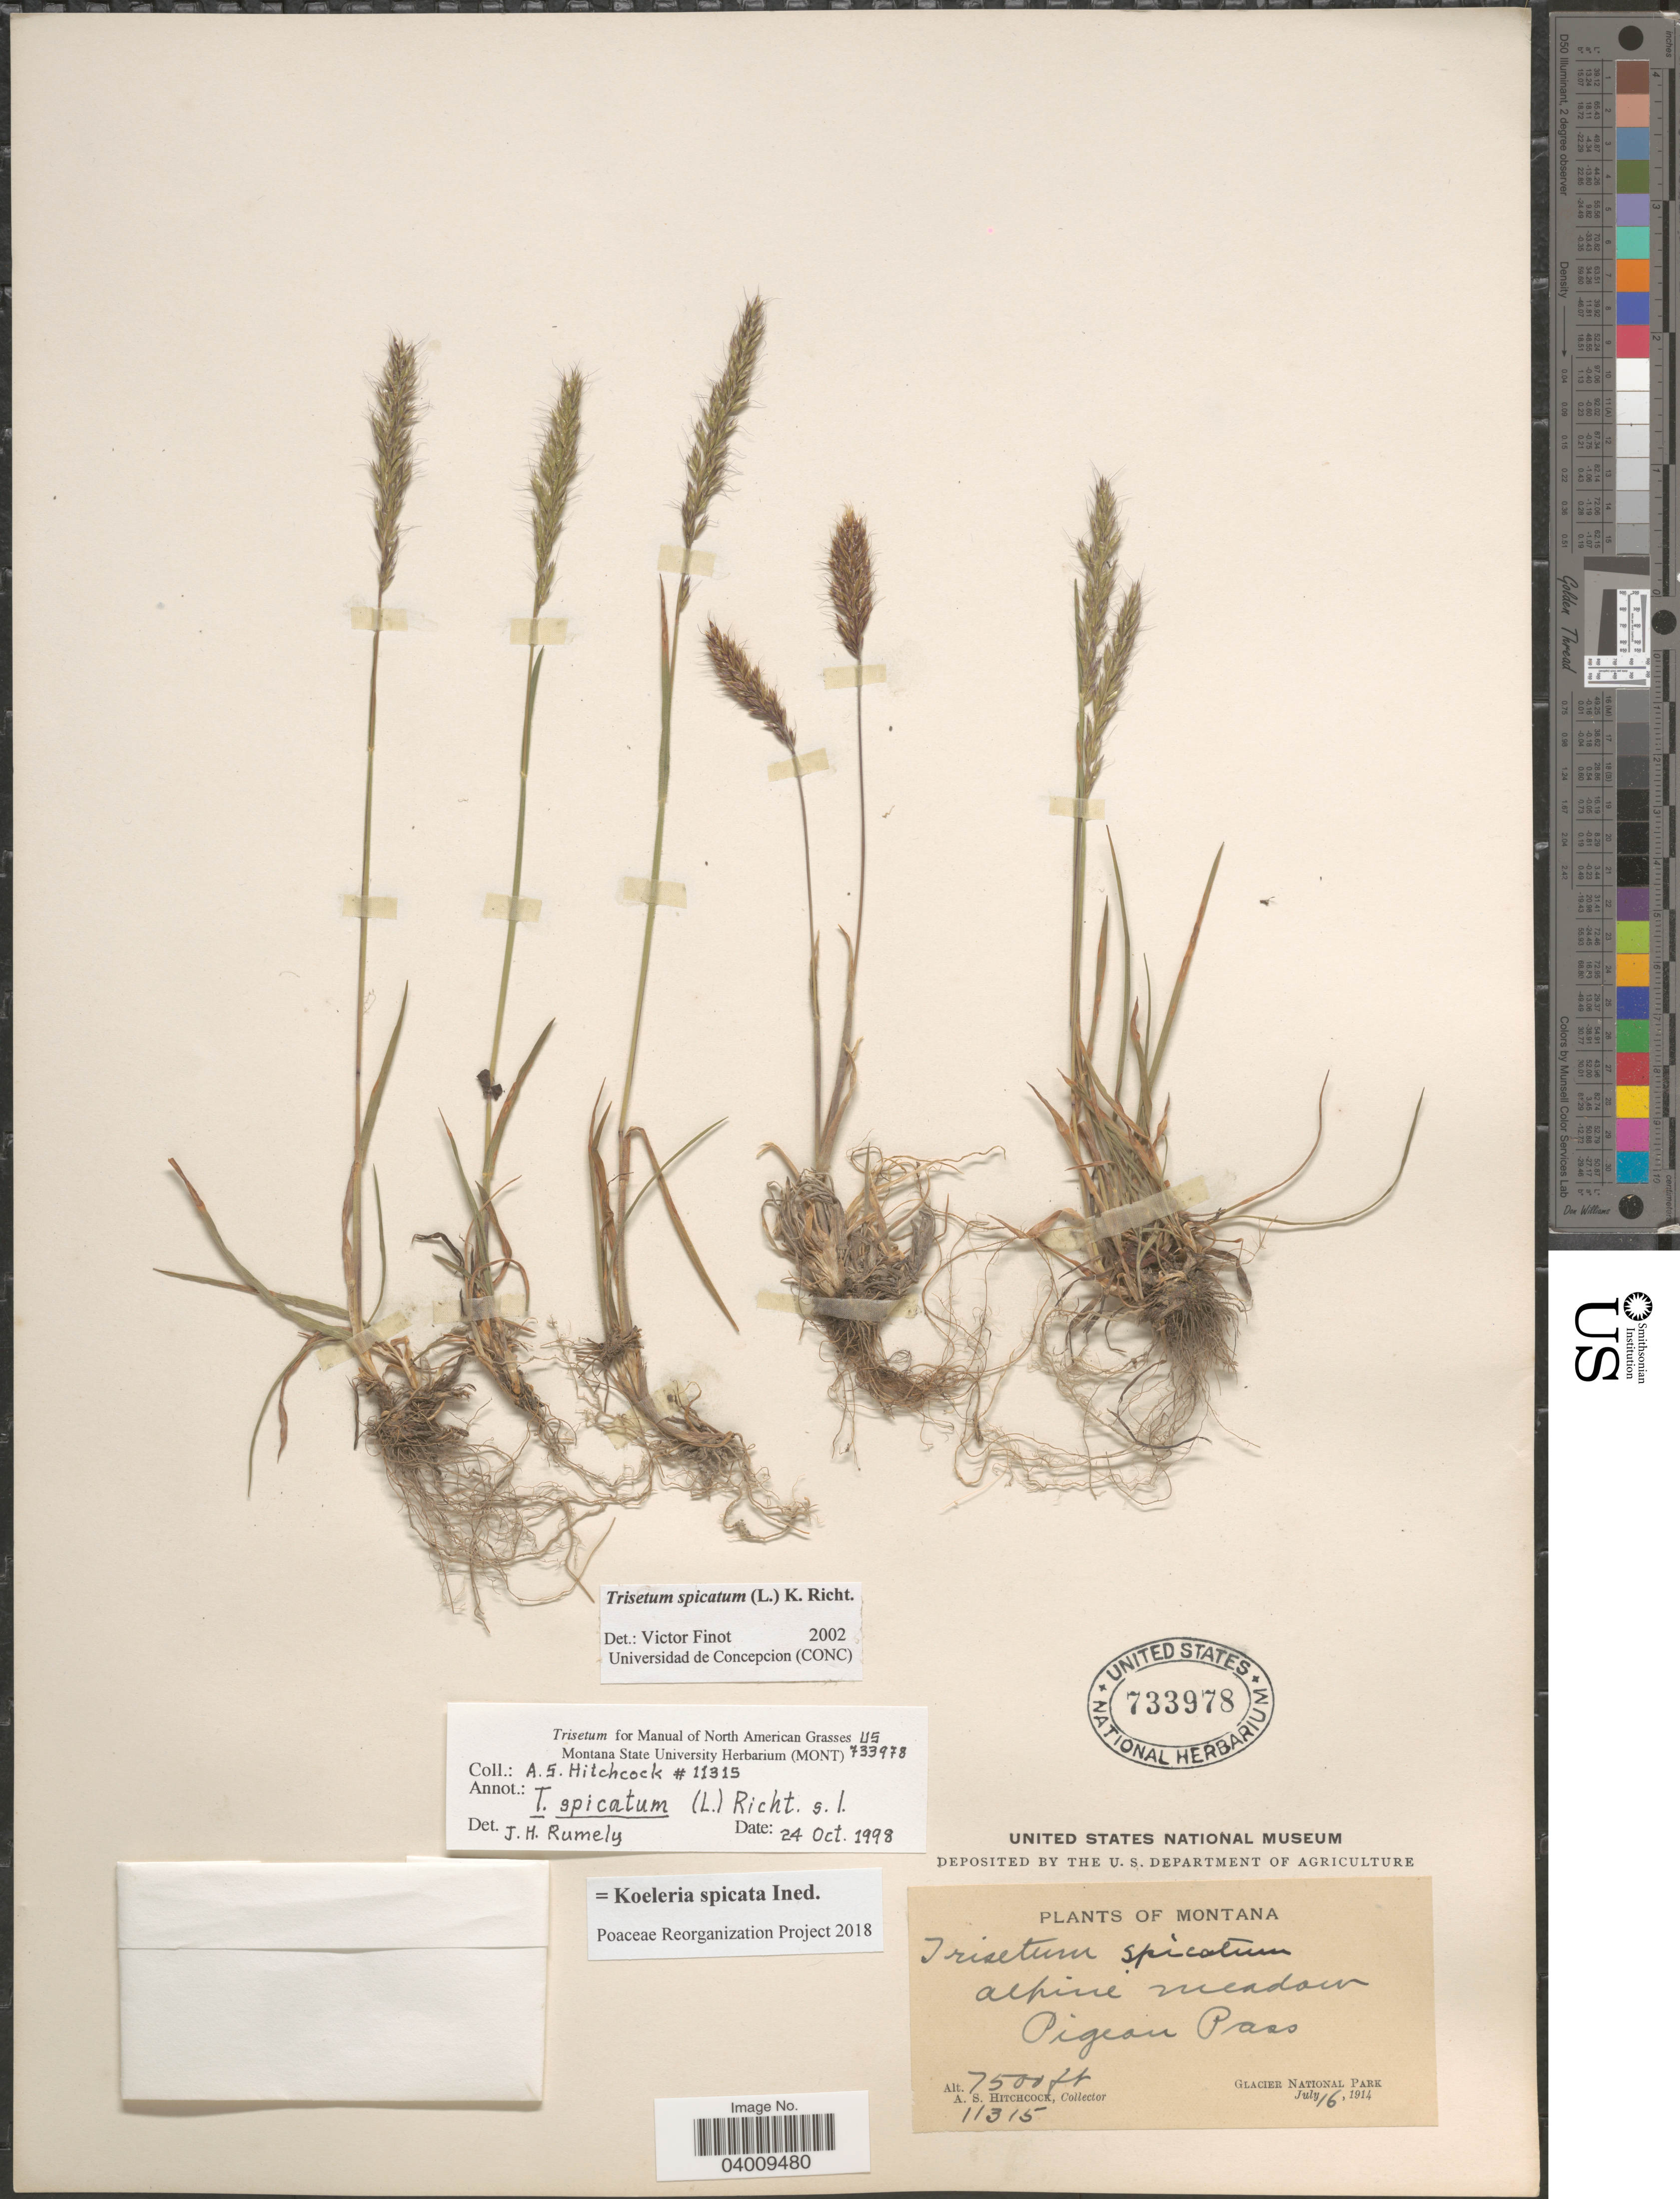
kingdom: Plantae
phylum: Tracheophyta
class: Liliopsida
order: Poales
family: Poaceae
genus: Koeleria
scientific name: Koeleria spicata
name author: (L.) Barberá et al.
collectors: A. S. Hitchcock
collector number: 11315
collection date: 1914-07-16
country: United States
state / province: Montana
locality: Alpine meadow. Pigeon Pass. Glacier National Park.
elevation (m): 2286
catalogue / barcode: US 733978